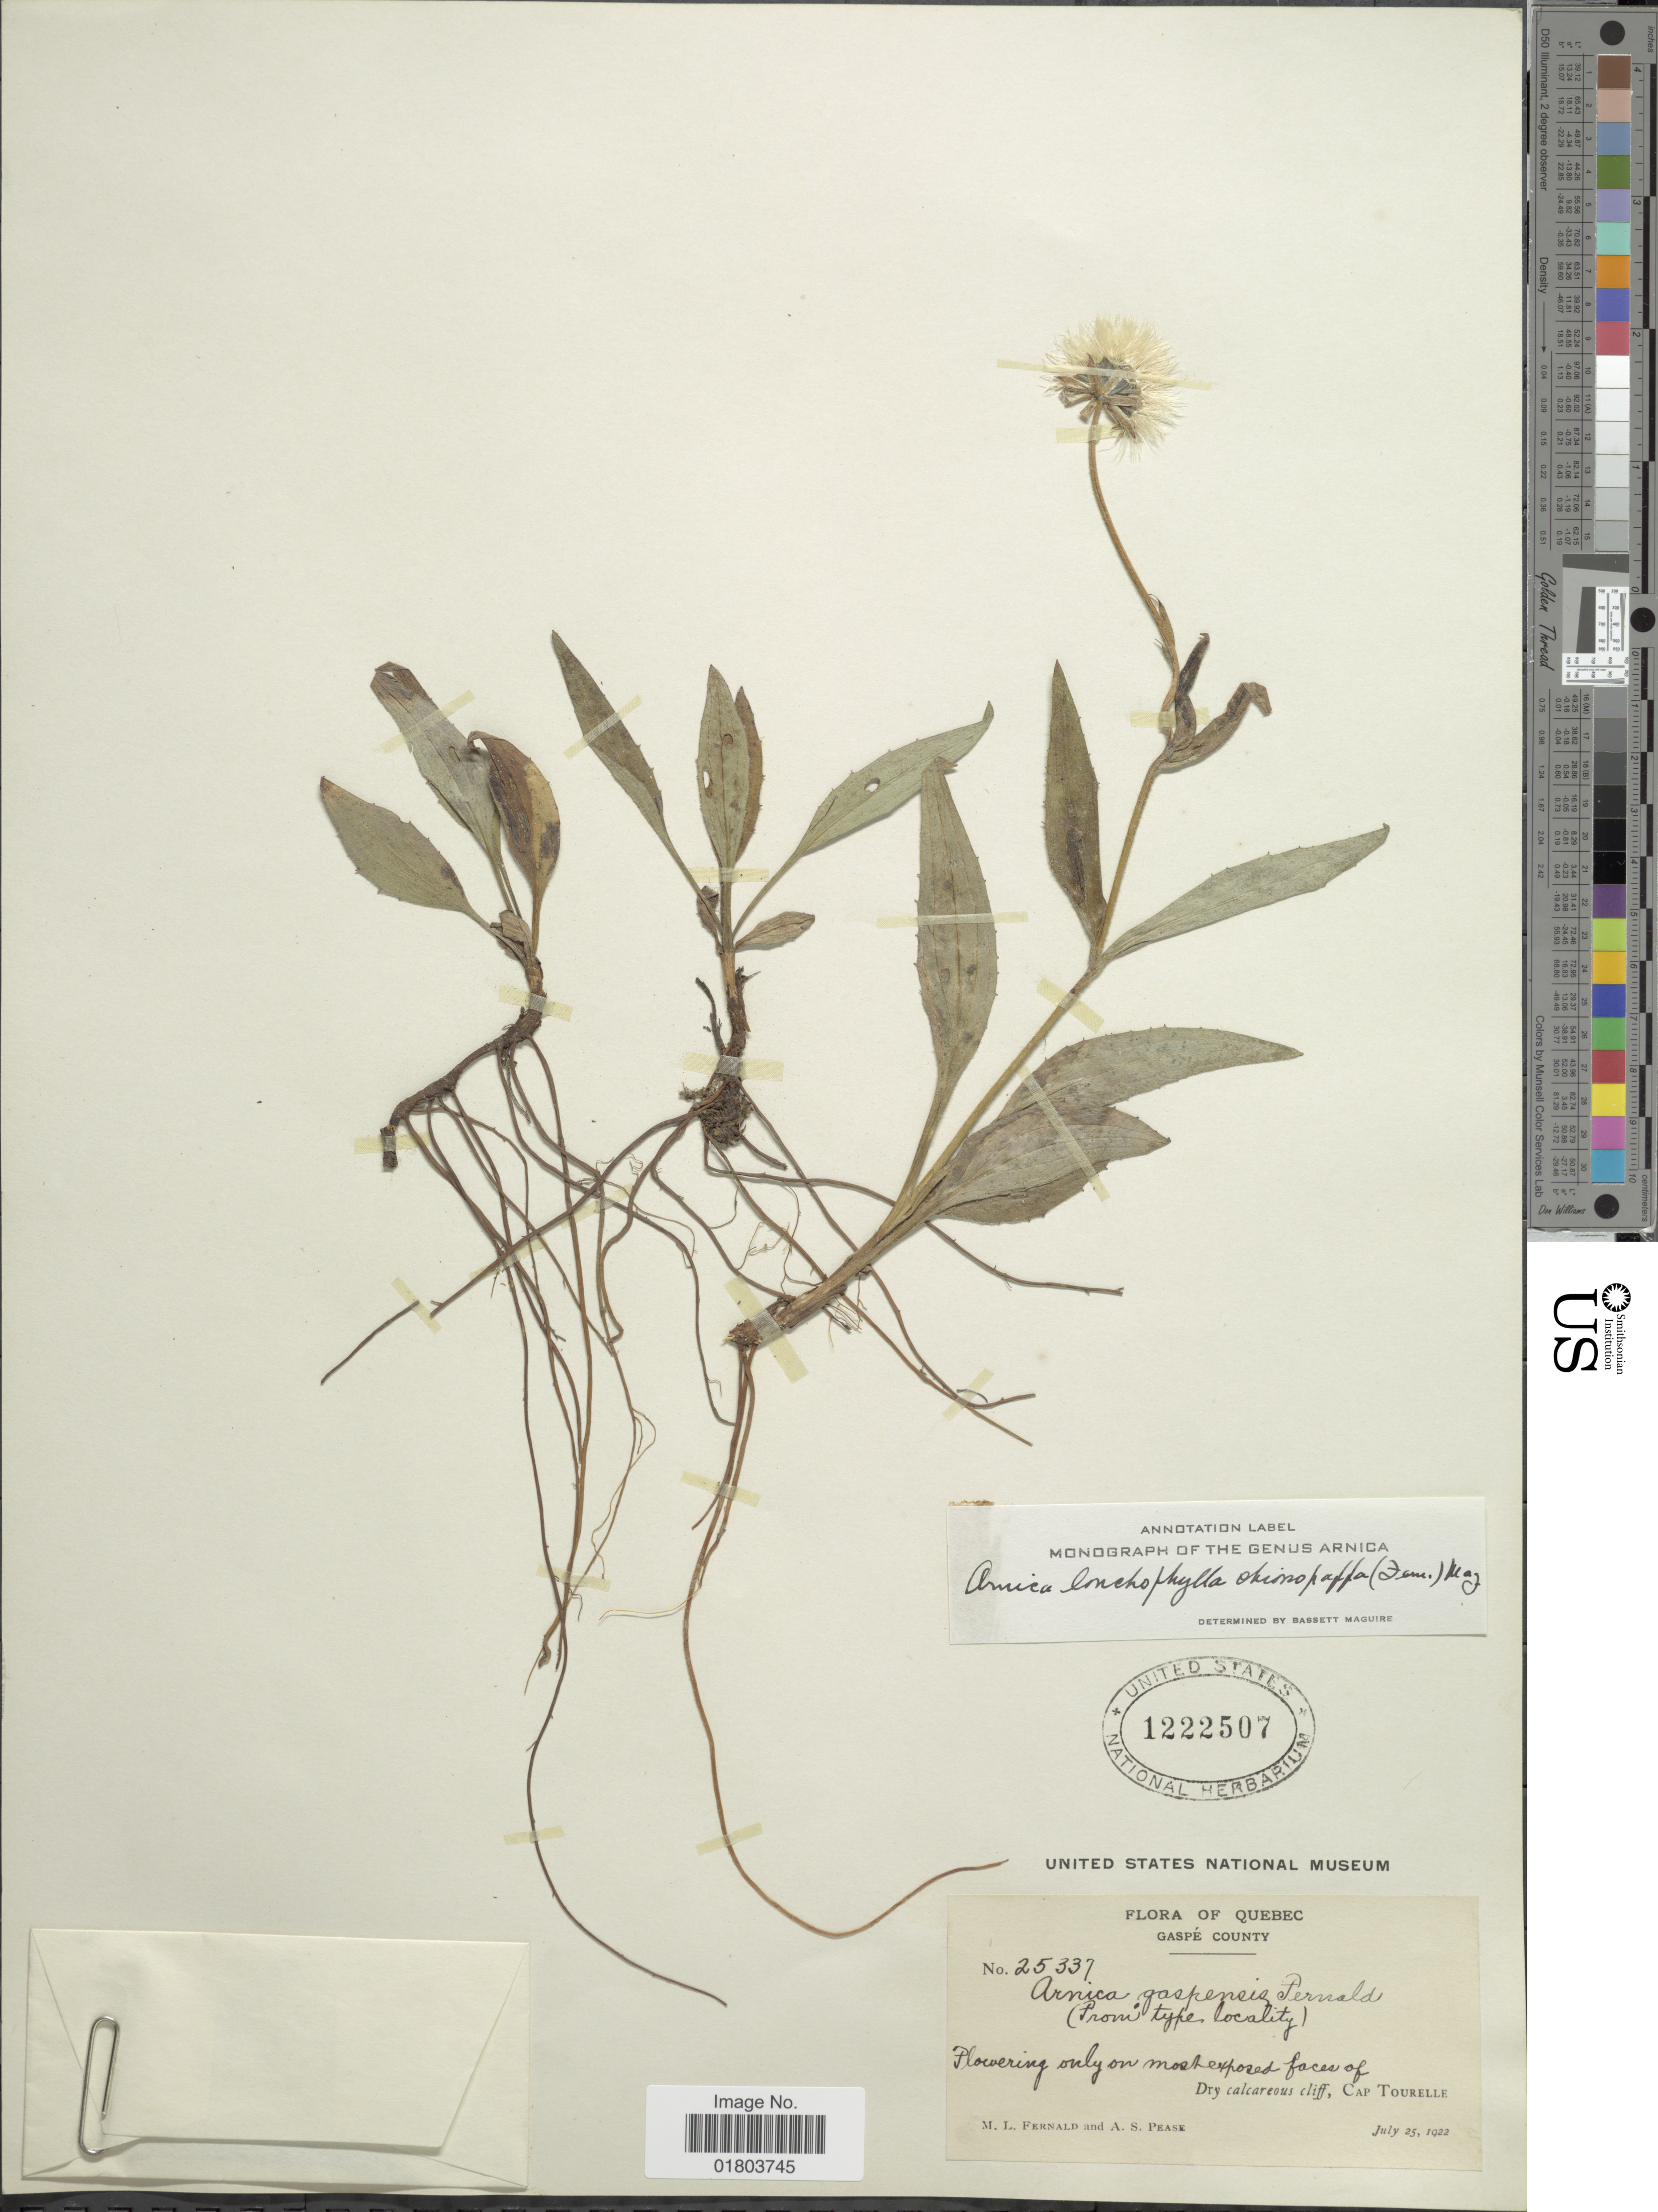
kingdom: Plantae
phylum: Tracheophyta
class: Magnoliopsida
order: Asterales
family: Asteraceae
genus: Arnica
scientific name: Arnica lonchophylla subsp. chionopappa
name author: (Fernald) Maguire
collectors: M. L. Fernald & A. S. Pease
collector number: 25337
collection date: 1922-07-25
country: Canada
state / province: Quebec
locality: Gaspé County, Flowering only on most exposed faces of Dry calcareous cliff, Cap Tourelle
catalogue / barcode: US 1222507